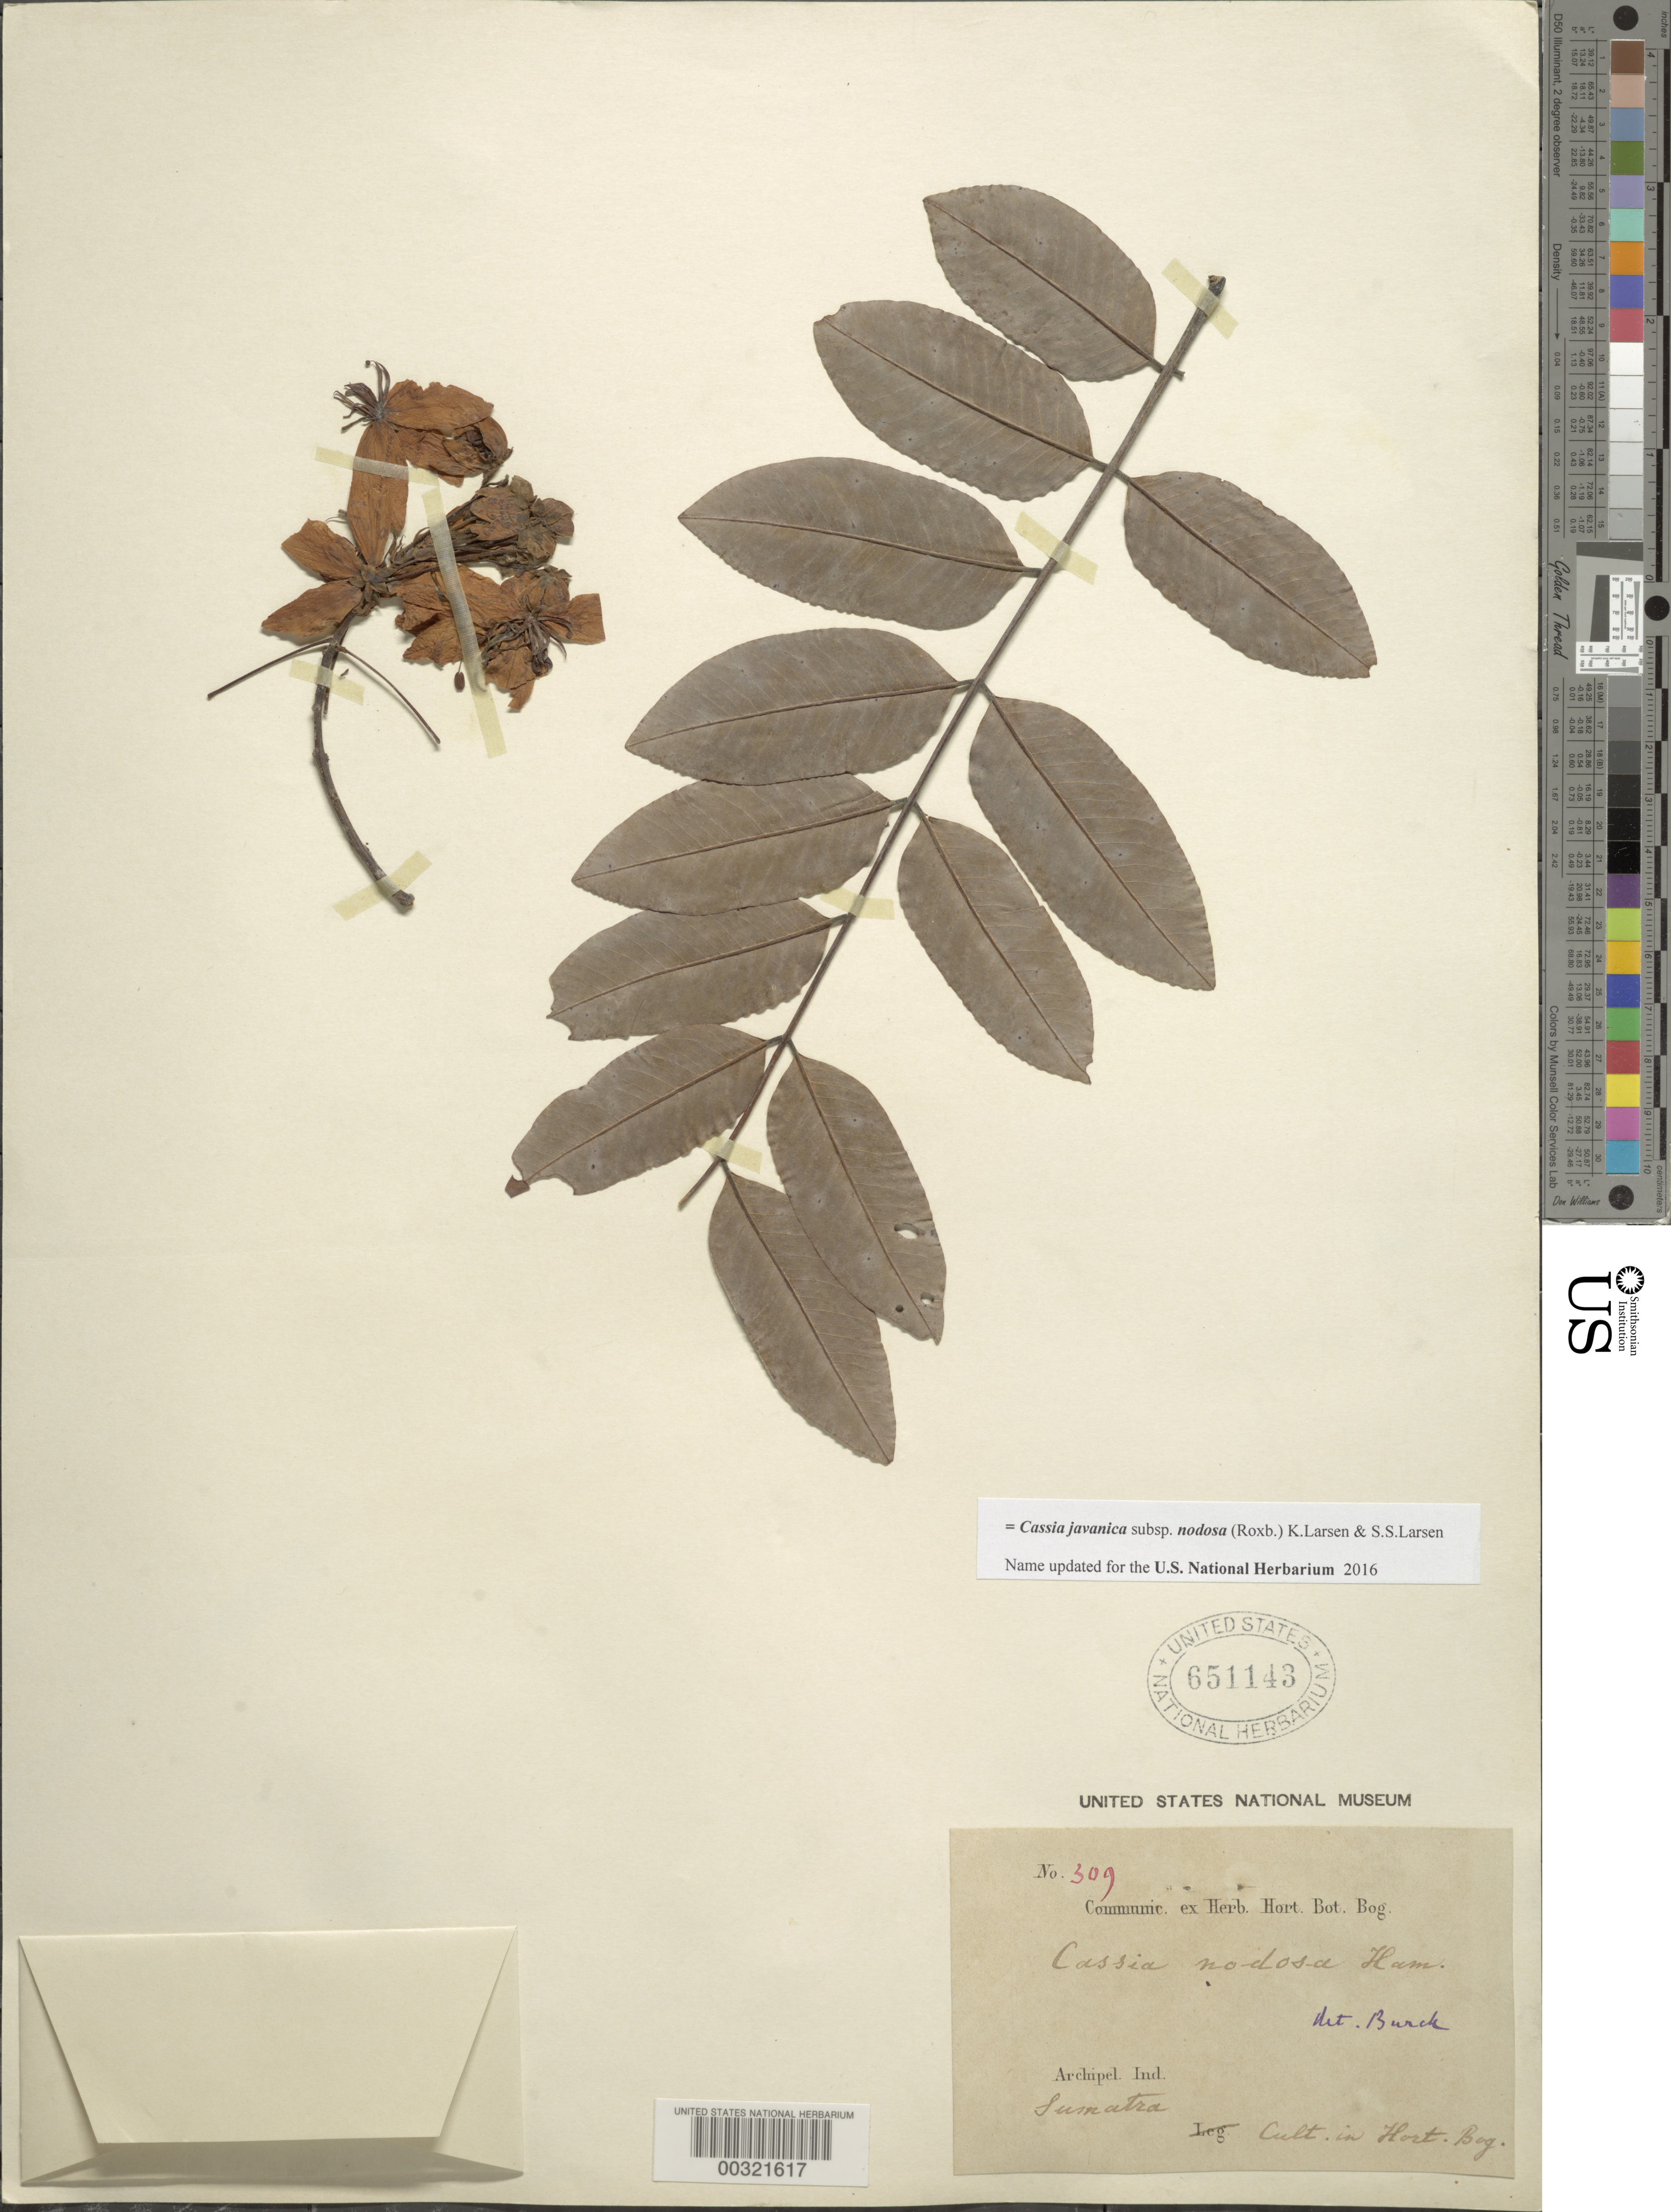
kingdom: Plantae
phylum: Tracheophyta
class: Magnoliopsida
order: Fabales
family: Fabaceae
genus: Cassia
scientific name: Cassia javanica subsp. nodosa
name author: (Roxb.) K. Larsen & S.S. Larsen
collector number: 309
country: Indonesia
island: Sumatra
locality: Archipel. ind.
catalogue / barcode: US 651143